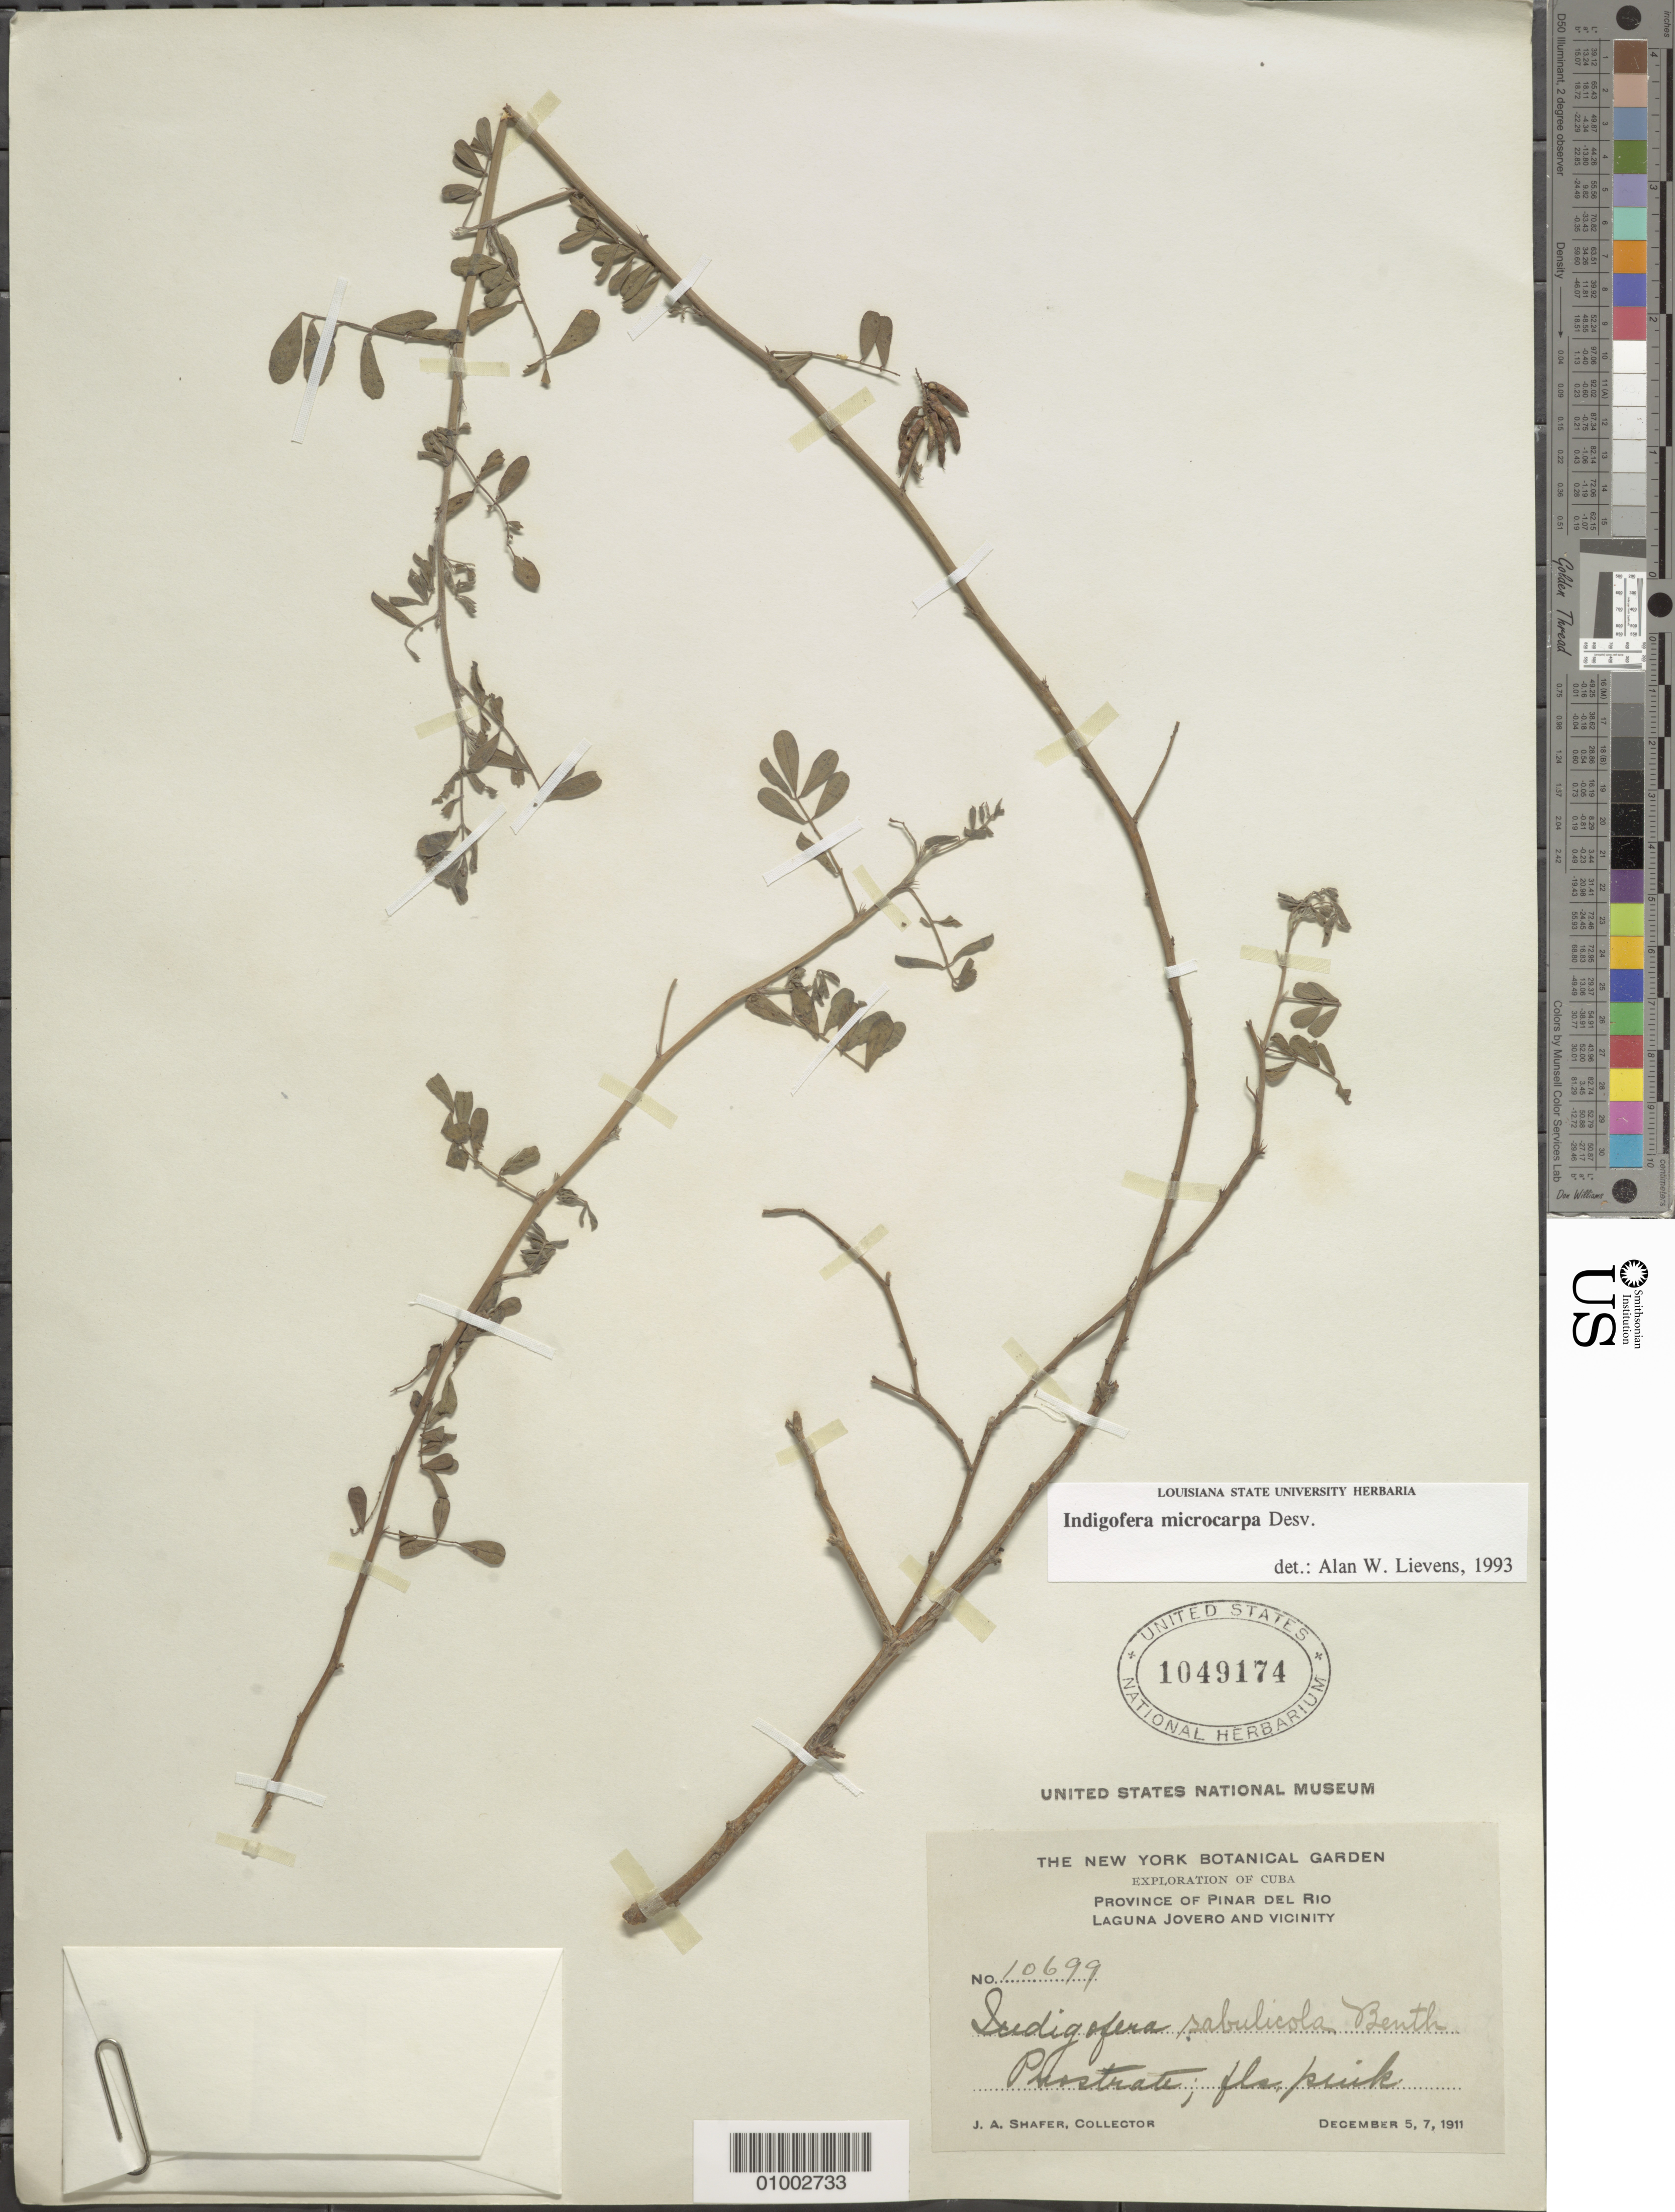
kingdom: Plantae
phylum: Tracheophyta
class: Magnoliopsida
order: Fabales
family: Fabaceae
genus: Indigofera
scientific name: Indigofera microcarpa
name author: Desv.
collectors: J. A. Shafer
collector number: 10699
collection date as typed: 05 Dec 1911 to 07 Dec 1911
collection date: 1911-12-05/1911-12-07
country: Cuba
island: Cuba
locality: Laguna Jovero and Vicinity, Province of Pinar del Rio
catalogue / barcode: US 1049174